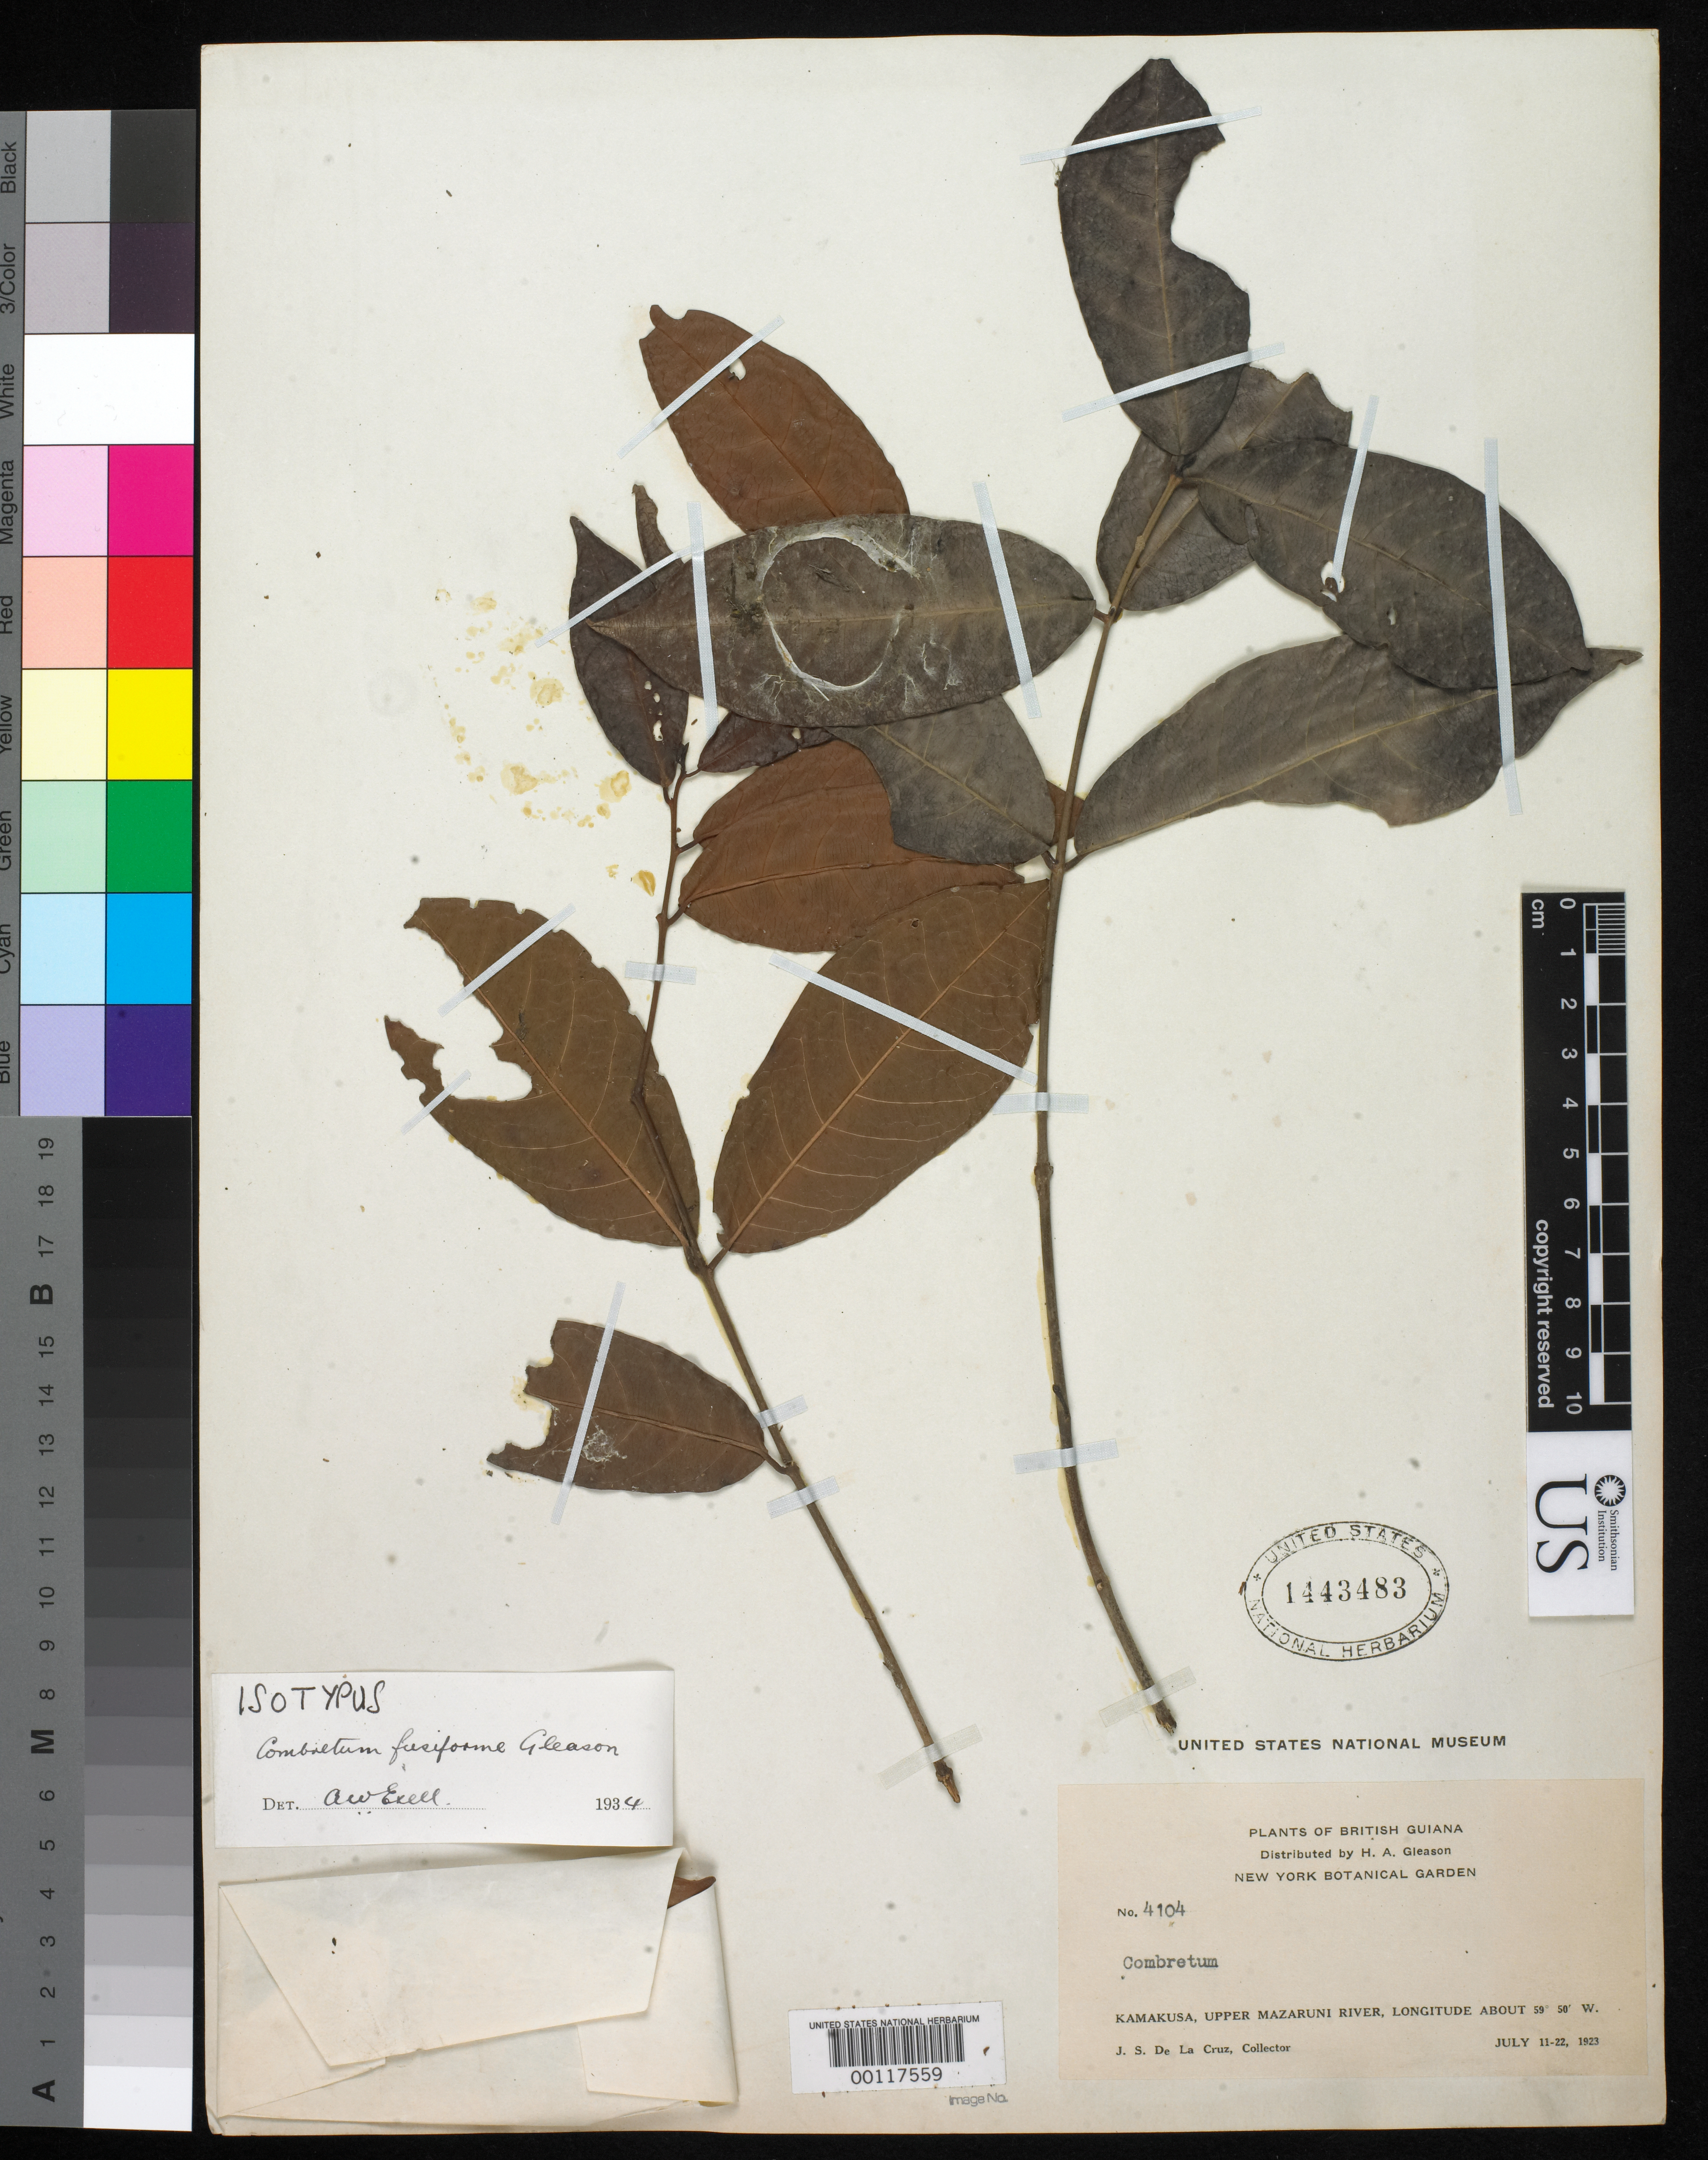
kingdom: Plantae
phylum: Tracheophyta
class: Magnoliopsida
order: Myrtales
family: Combretaceae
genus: Combretum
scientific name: Combretum fusiforme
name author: Gleason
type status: Isotype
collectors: J. S. de la Cruz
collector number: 4104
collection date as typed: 11 Jul 1923 to 22 Jul 1923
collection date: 1923-07-11/1923-07-22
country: Guyana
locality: Kamakusa, upper Amazon River.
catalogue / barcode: US 1443483